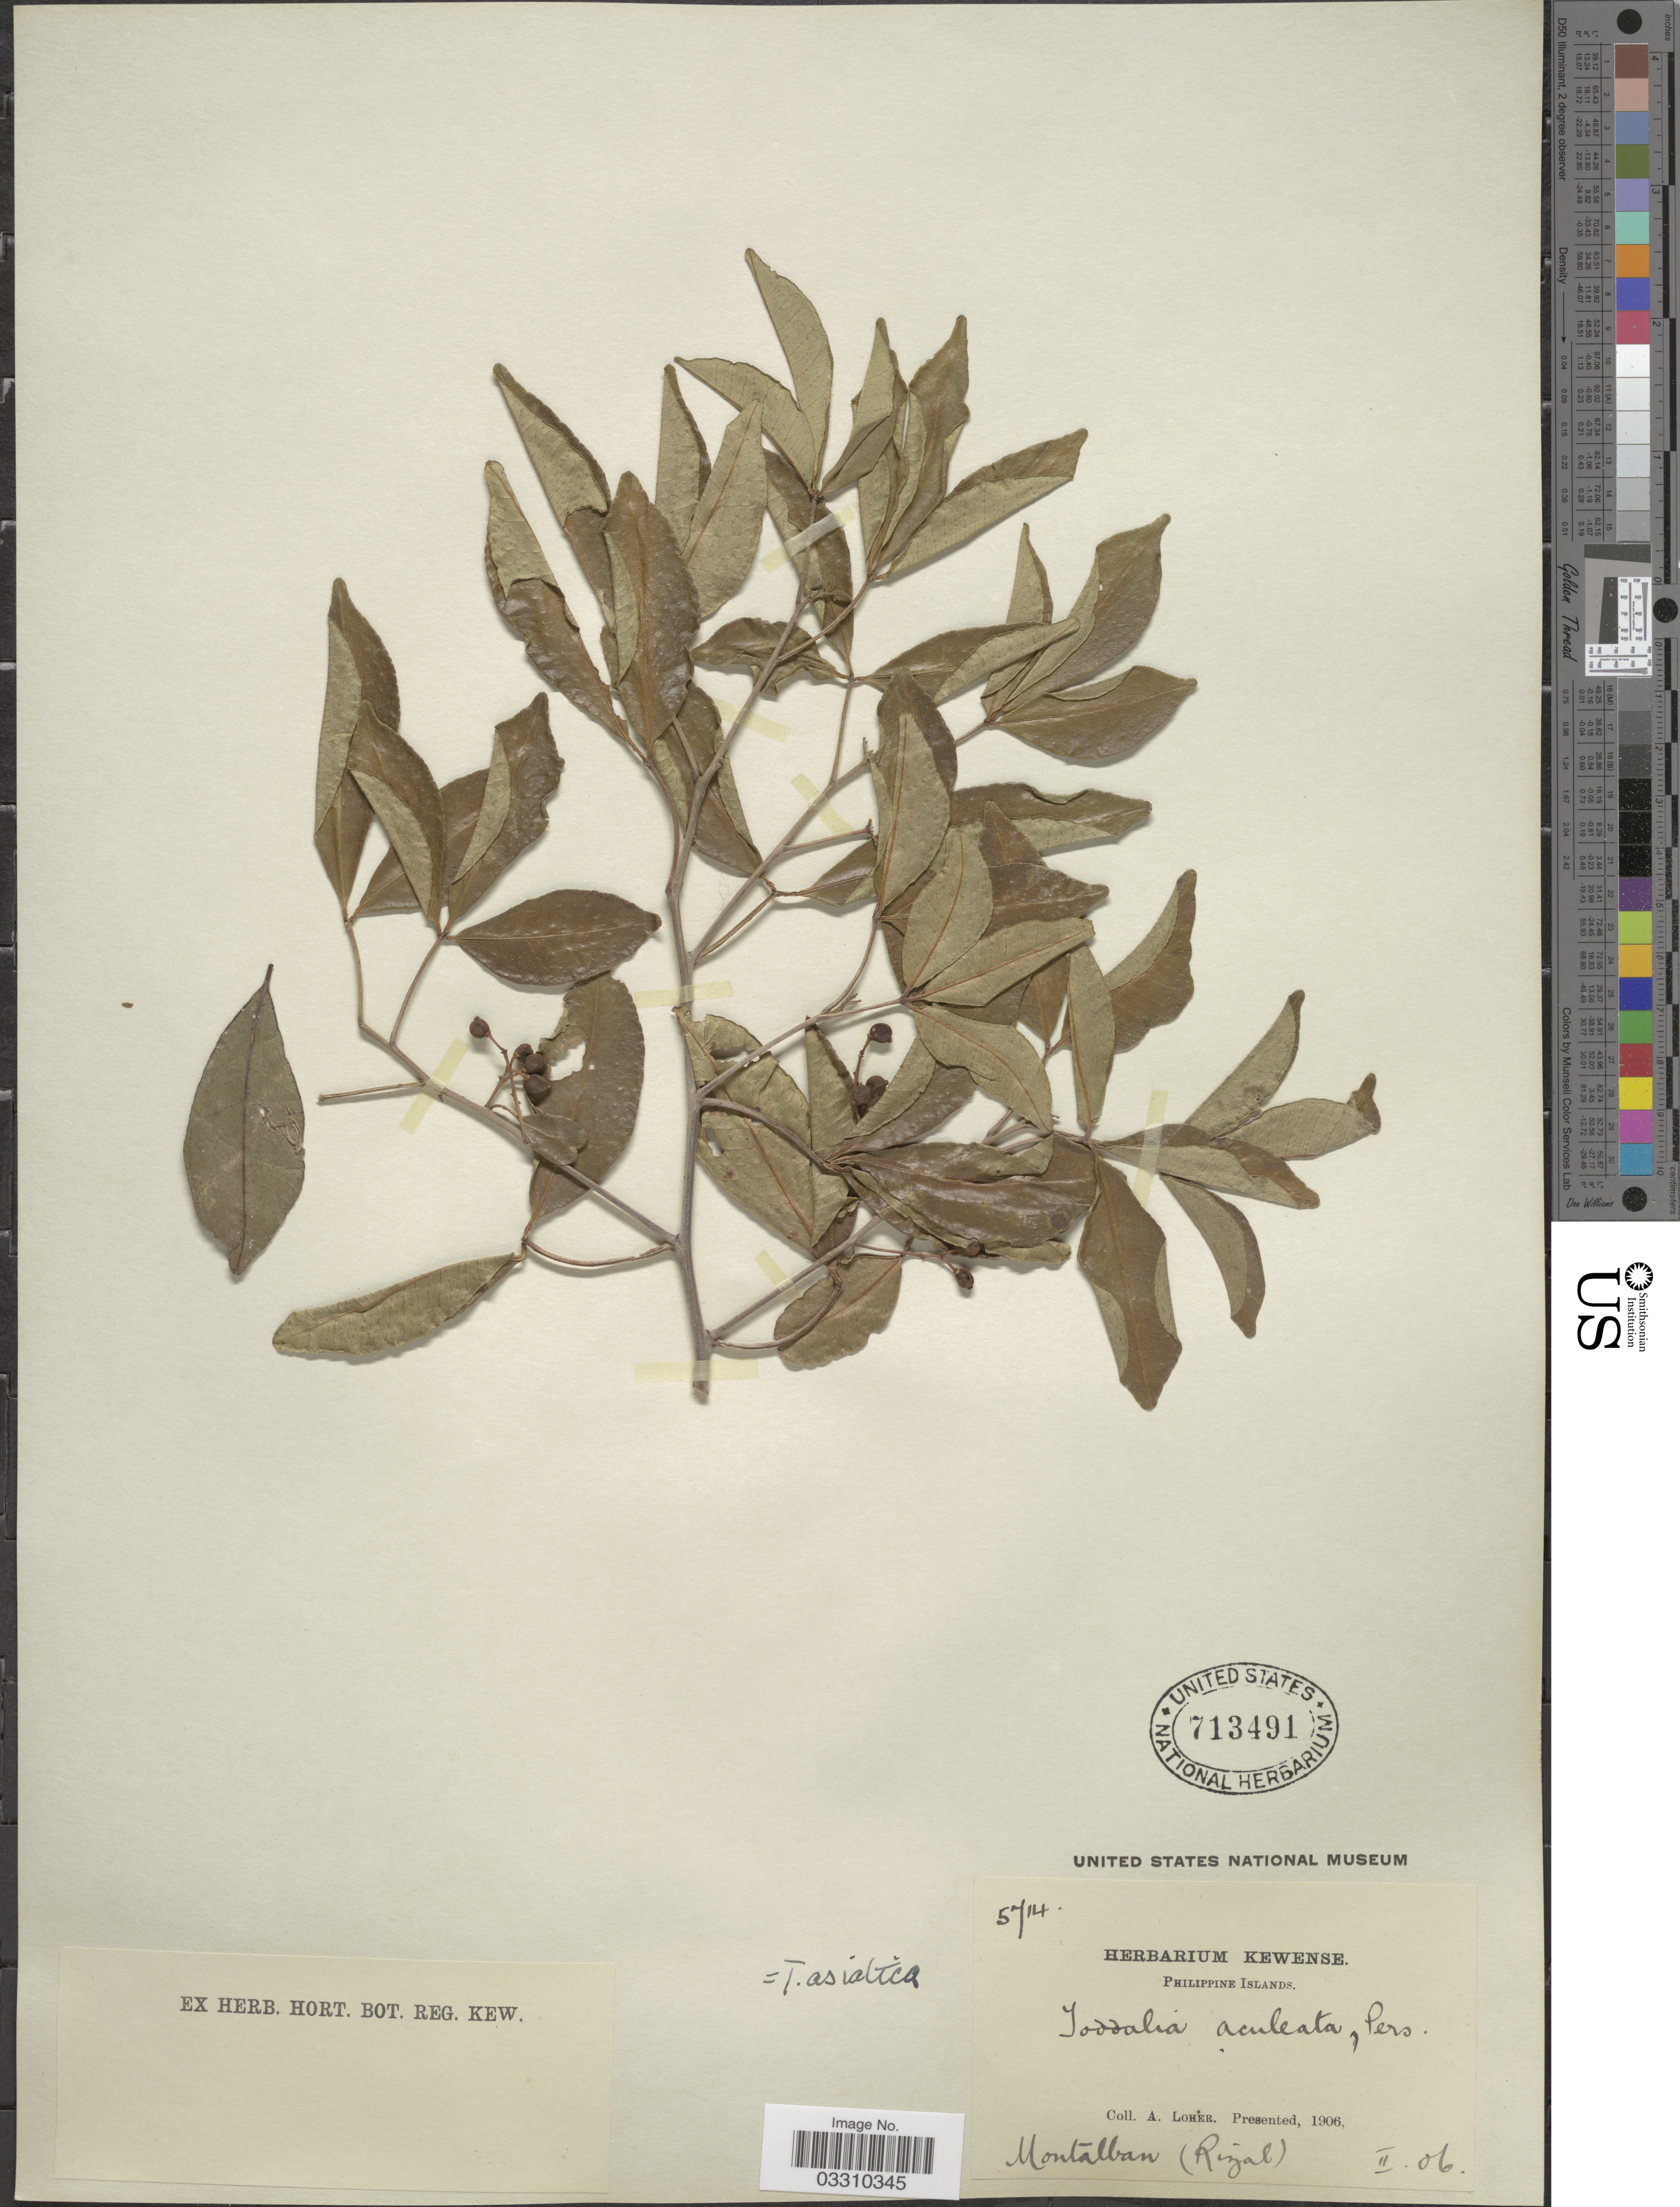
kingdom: Plantae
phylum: Tracheophyta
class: Magnoliopsida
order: Sapindales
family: Rutaceae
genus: Zanthoxylum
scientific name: Zanthoxylum asiaticum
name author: (L.) Appelhans et al.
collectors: A. Loher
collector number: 5714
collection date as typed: Transcribed d/m/y: /2/6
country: Philippines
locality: Philippine Islands. Montalban (Rizal).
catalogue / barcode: US 713491